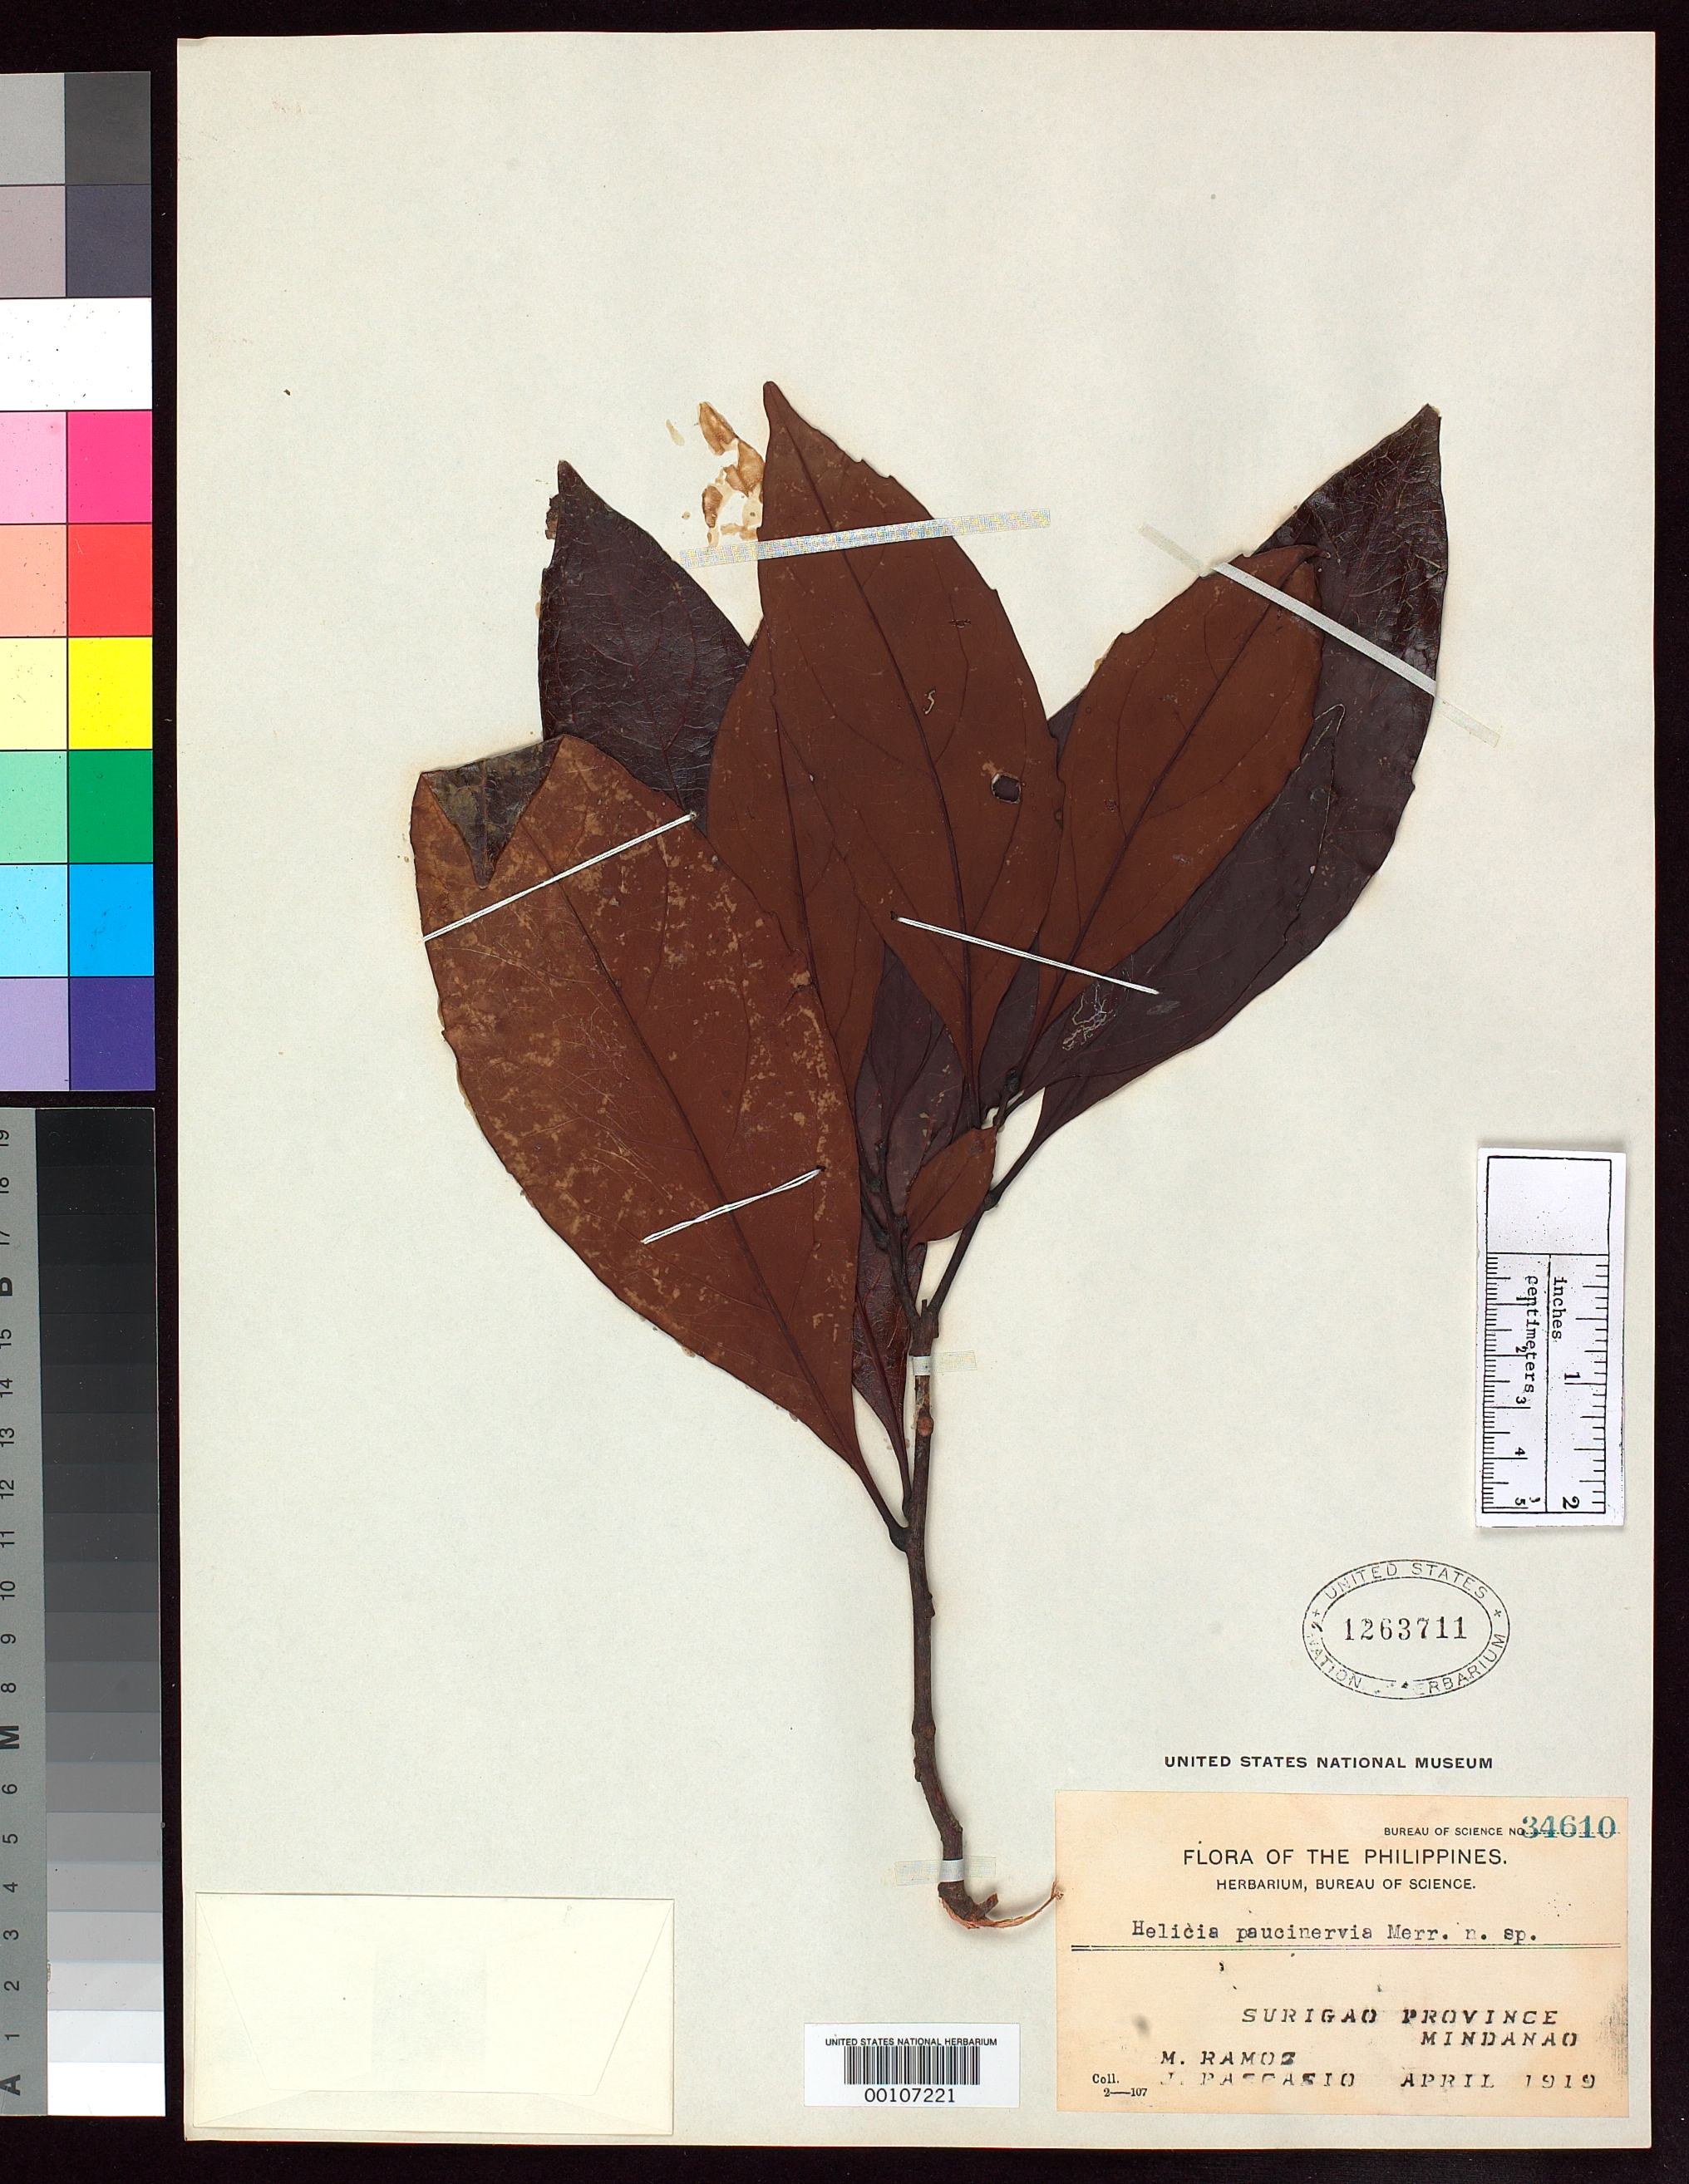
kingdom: Plantae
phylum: Tracheophyta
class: Magnoliopsida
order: Proteales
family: Proteaceae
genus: Helicia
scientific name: Helicia paucinervia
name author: Merr.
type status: Isotype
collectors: M. Ramos & J. Pascasio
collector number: Bur. Sci. 34610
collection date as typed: Apr 1919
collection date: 1919-04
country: Philippines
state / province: Caraga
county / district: Surigao del Norte / Surigao del Sur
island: Mindanao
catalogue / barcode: US 1263711